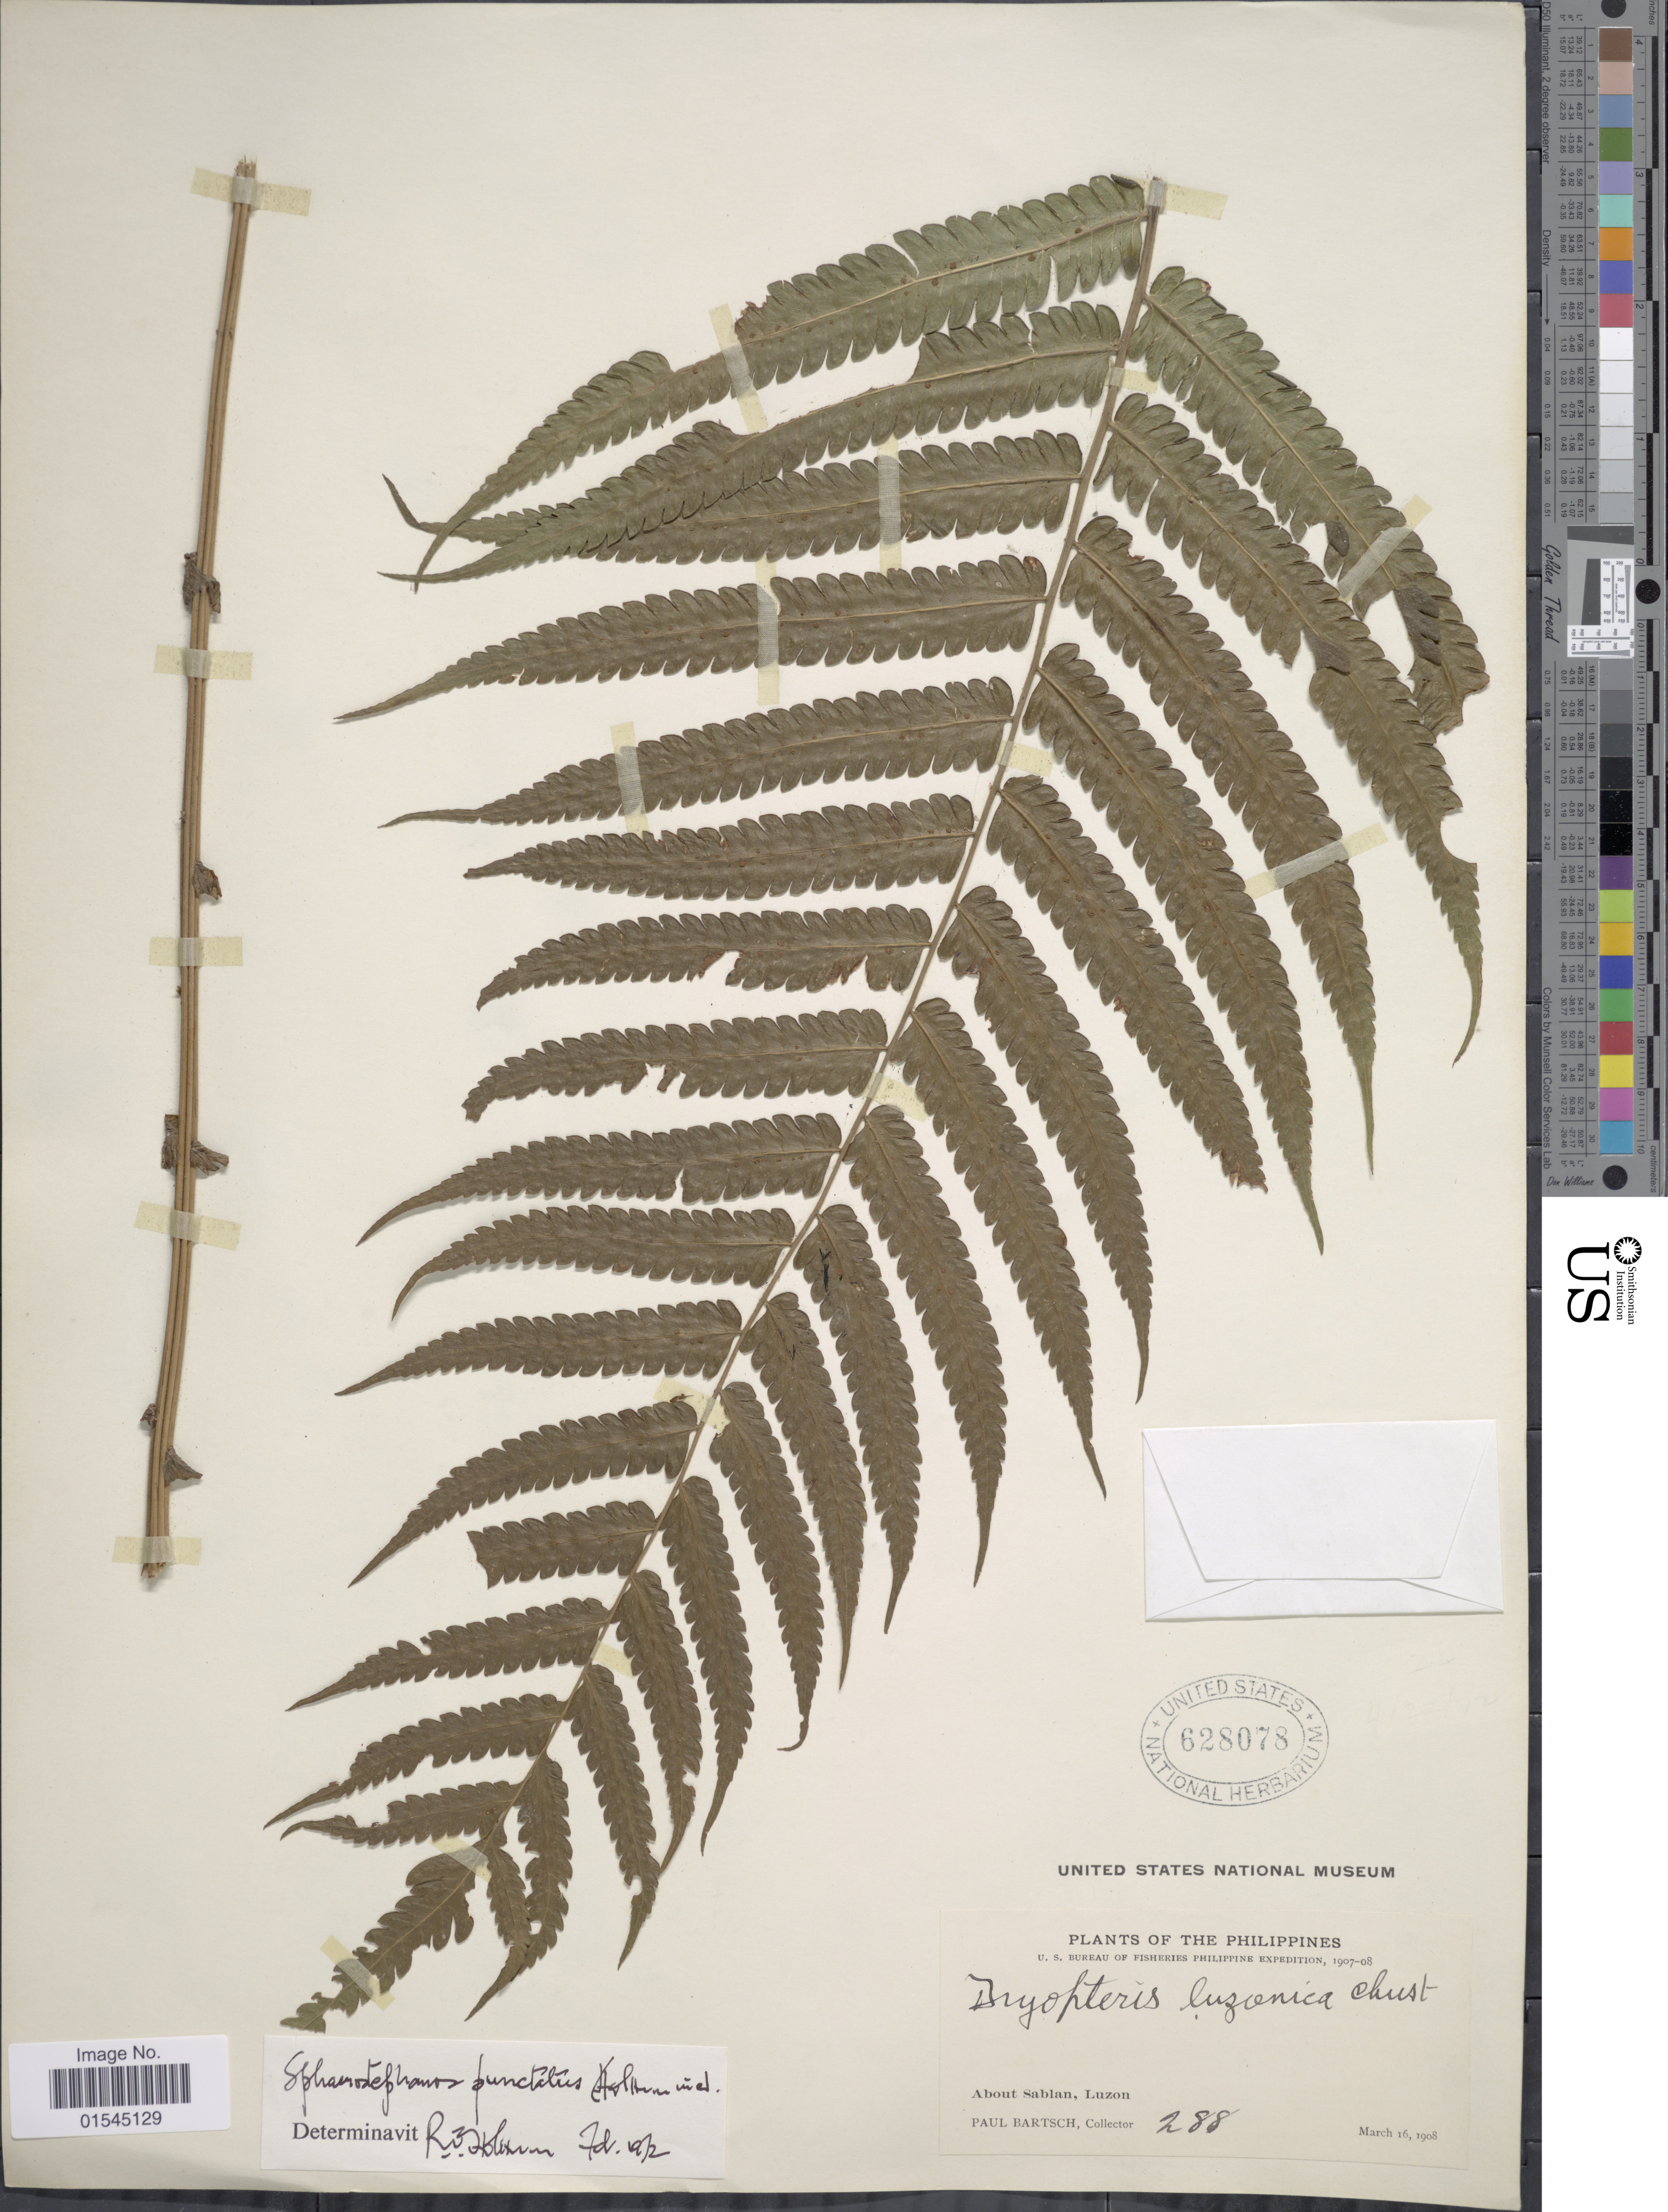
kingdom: Plantae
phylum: Tracheophyta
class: Polypodiopsida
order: Polypodiales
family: Thelypteridaceae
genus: Sphaerostephanos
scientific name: Sphaerostephanos punctatus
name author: Holttum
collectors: P. Bartsch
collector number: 288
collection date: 1908-03-16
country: Philippines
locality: About Sablan, Luzon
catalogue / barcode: US 628078